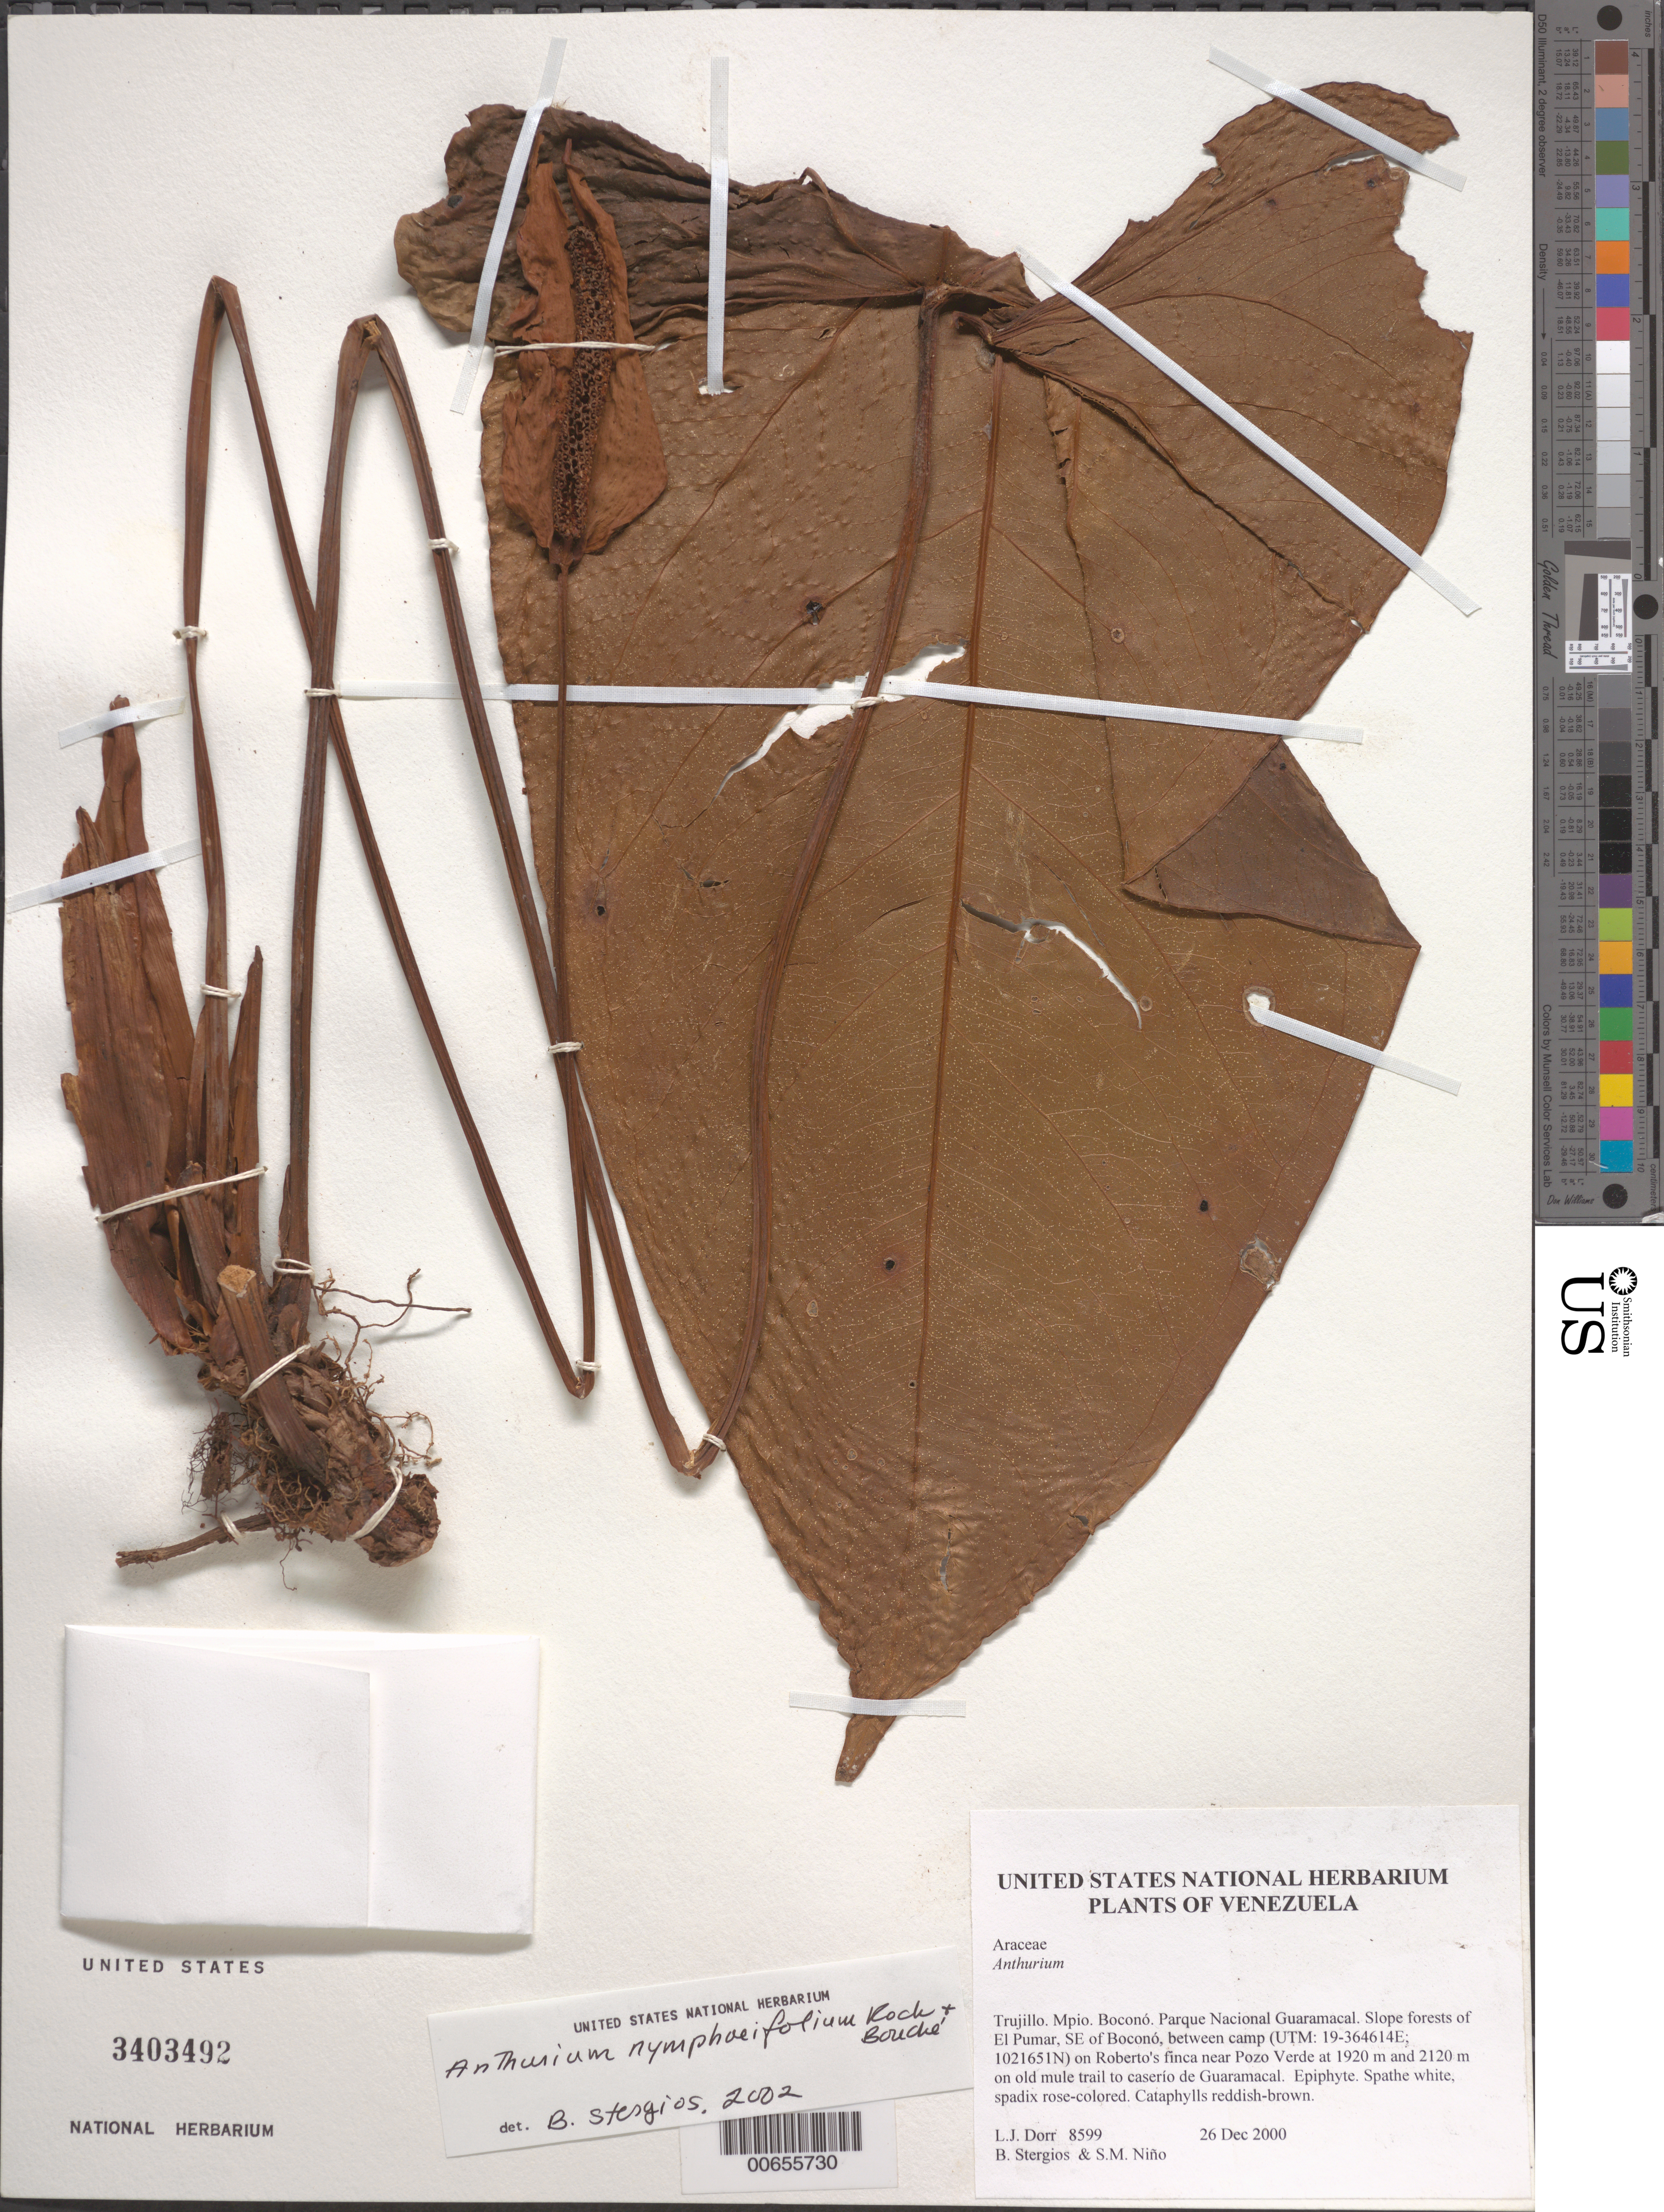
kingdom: Plantae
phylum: Tracheophyta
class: Liliopsida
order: Alismatales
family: Araceae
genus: Anthurium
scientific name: Anthurium nymphaeifolium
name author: K. Koch & C.D. Bouché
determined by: Stergios, B. G.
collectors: L. J. Dorr, B. G. Stergios & S. M. Niño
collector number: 8599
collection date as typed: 26 Dec 2000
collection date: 2000-12-26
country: Venezuela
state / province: Trujillo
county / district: Boconó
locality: Parque Nacional Guaramacal. El Pumar, SE of Boconó, between camp on Roberto's finca near Pozo Verde at 1920 m and 2120 m on old mule trail to caserío de Guaramacal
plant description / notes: K, MO, PORT, US, VEN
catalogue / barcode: US 3403492